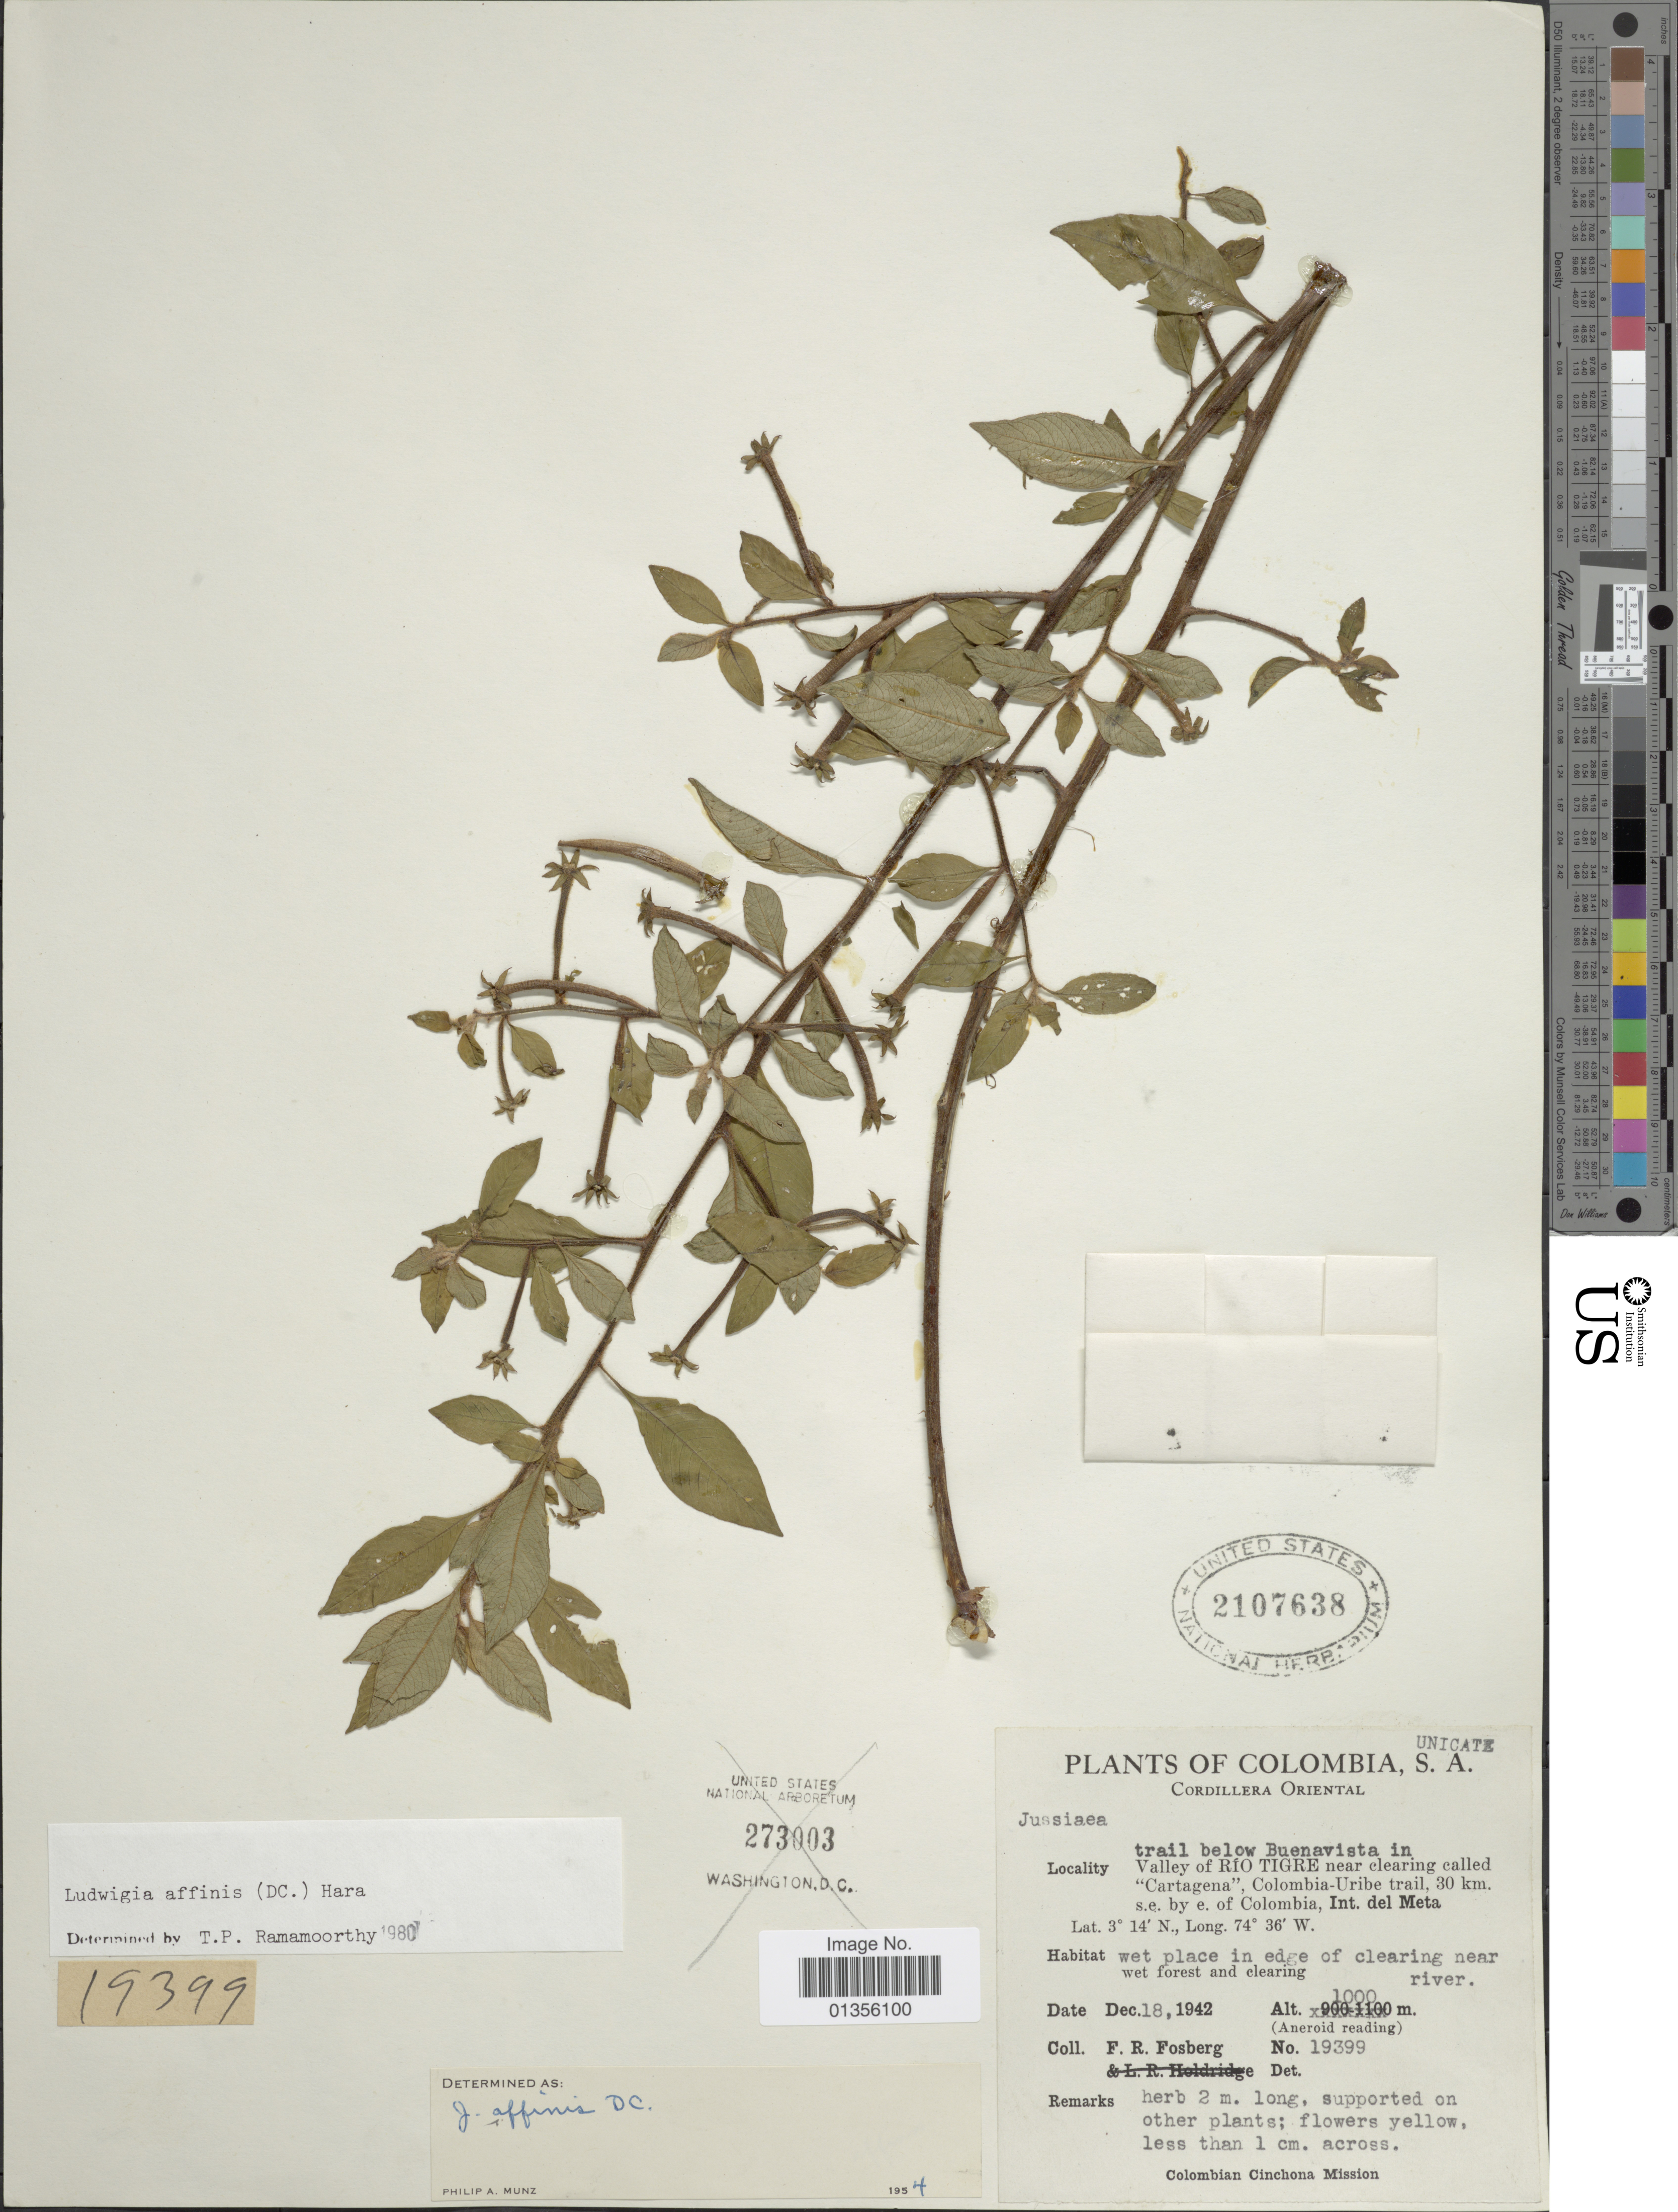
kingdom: Plantae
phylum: Tracheophyta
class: Magnoliopsida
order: Myrtales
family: Onagraceae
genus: Ludwigia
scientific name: Ludwigia affinis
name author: (DC.) H. Hara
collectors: F. R. Fosberg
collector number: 19399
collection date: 1942-12-18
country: Colombia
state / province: Meta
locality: Cordillera Oriental. Valley of Río Tigre near clearing called "Cartagena", Colombia-Uribe trail, 30 km. s.e. by e. of Colombia, Int. del Meta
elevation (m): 1000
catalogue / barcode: US 2107638